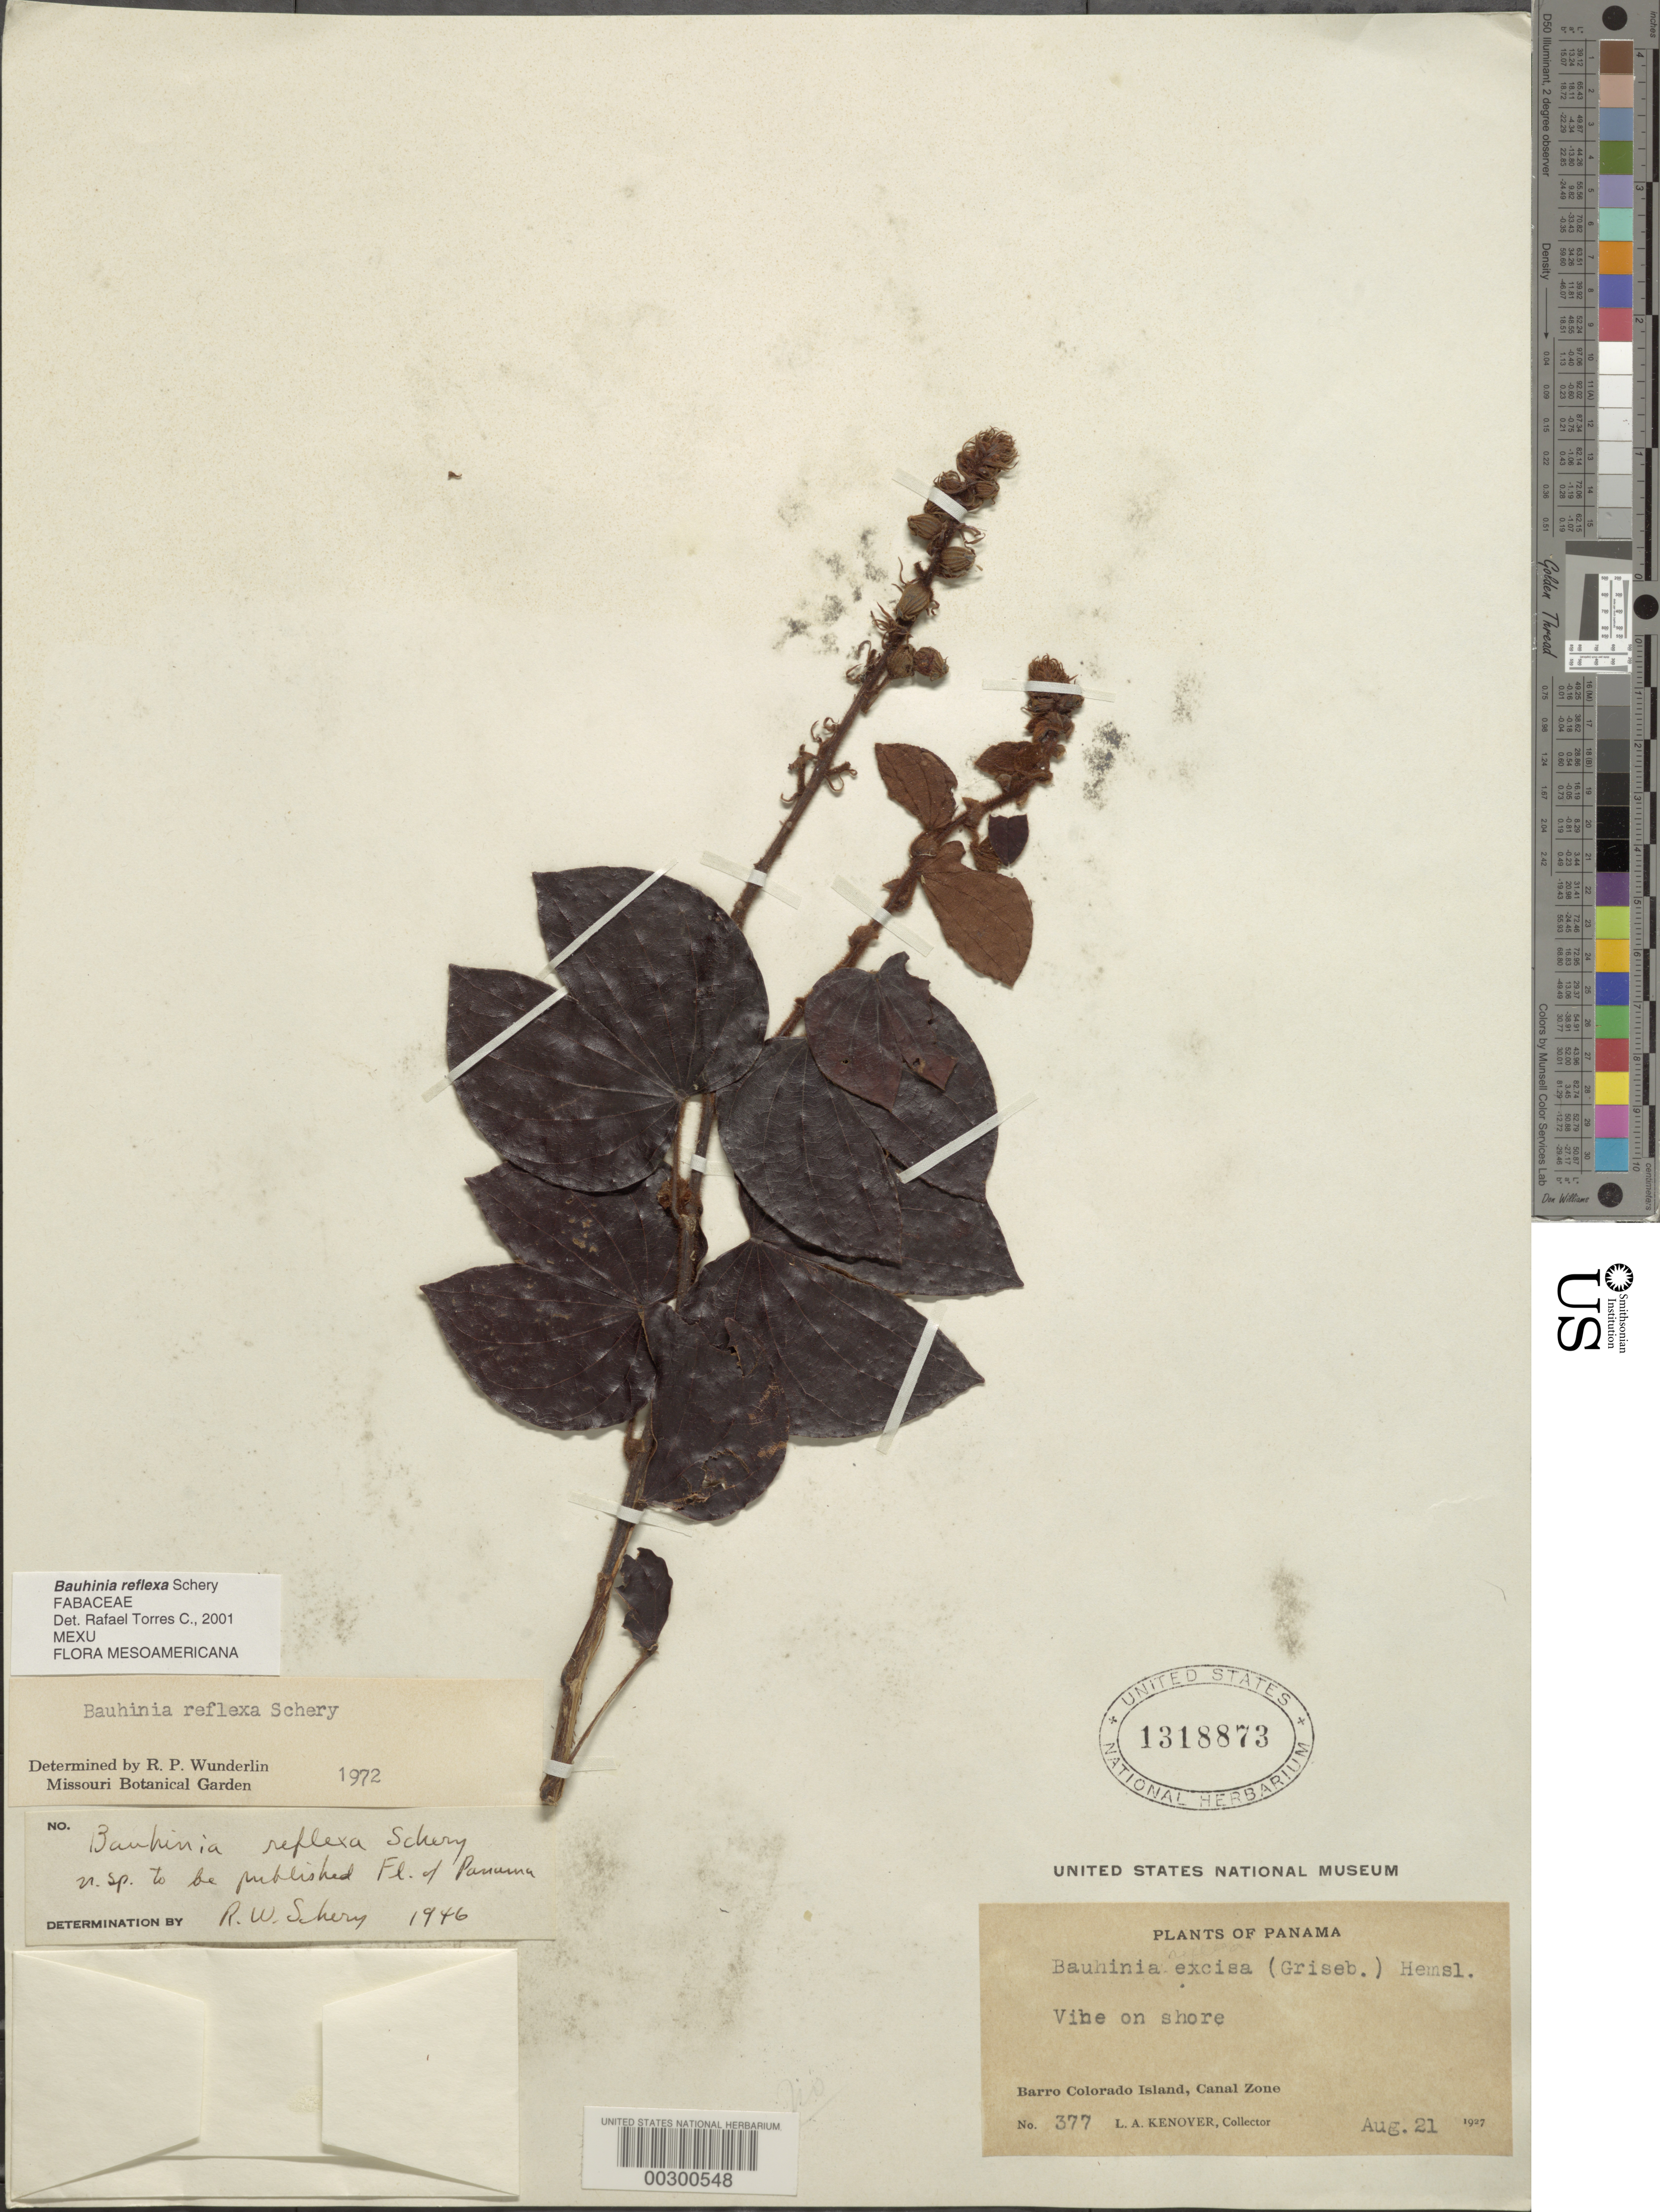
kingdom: Plantae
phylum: Tracheophyta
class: Magnoliopsida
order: Fabales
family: Fabaceae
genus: Bauhinia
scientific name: Bauhinia reflexa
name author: Schery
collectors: L. A. Kenoyer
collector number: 377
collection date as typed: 21 Aug 1927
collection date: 1927-08-21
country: Panama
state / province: Panamá Oeste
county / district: Canal Zone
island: Barro Colorado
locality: Barro Colorado I.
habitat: Shore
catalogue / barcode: US 1318873